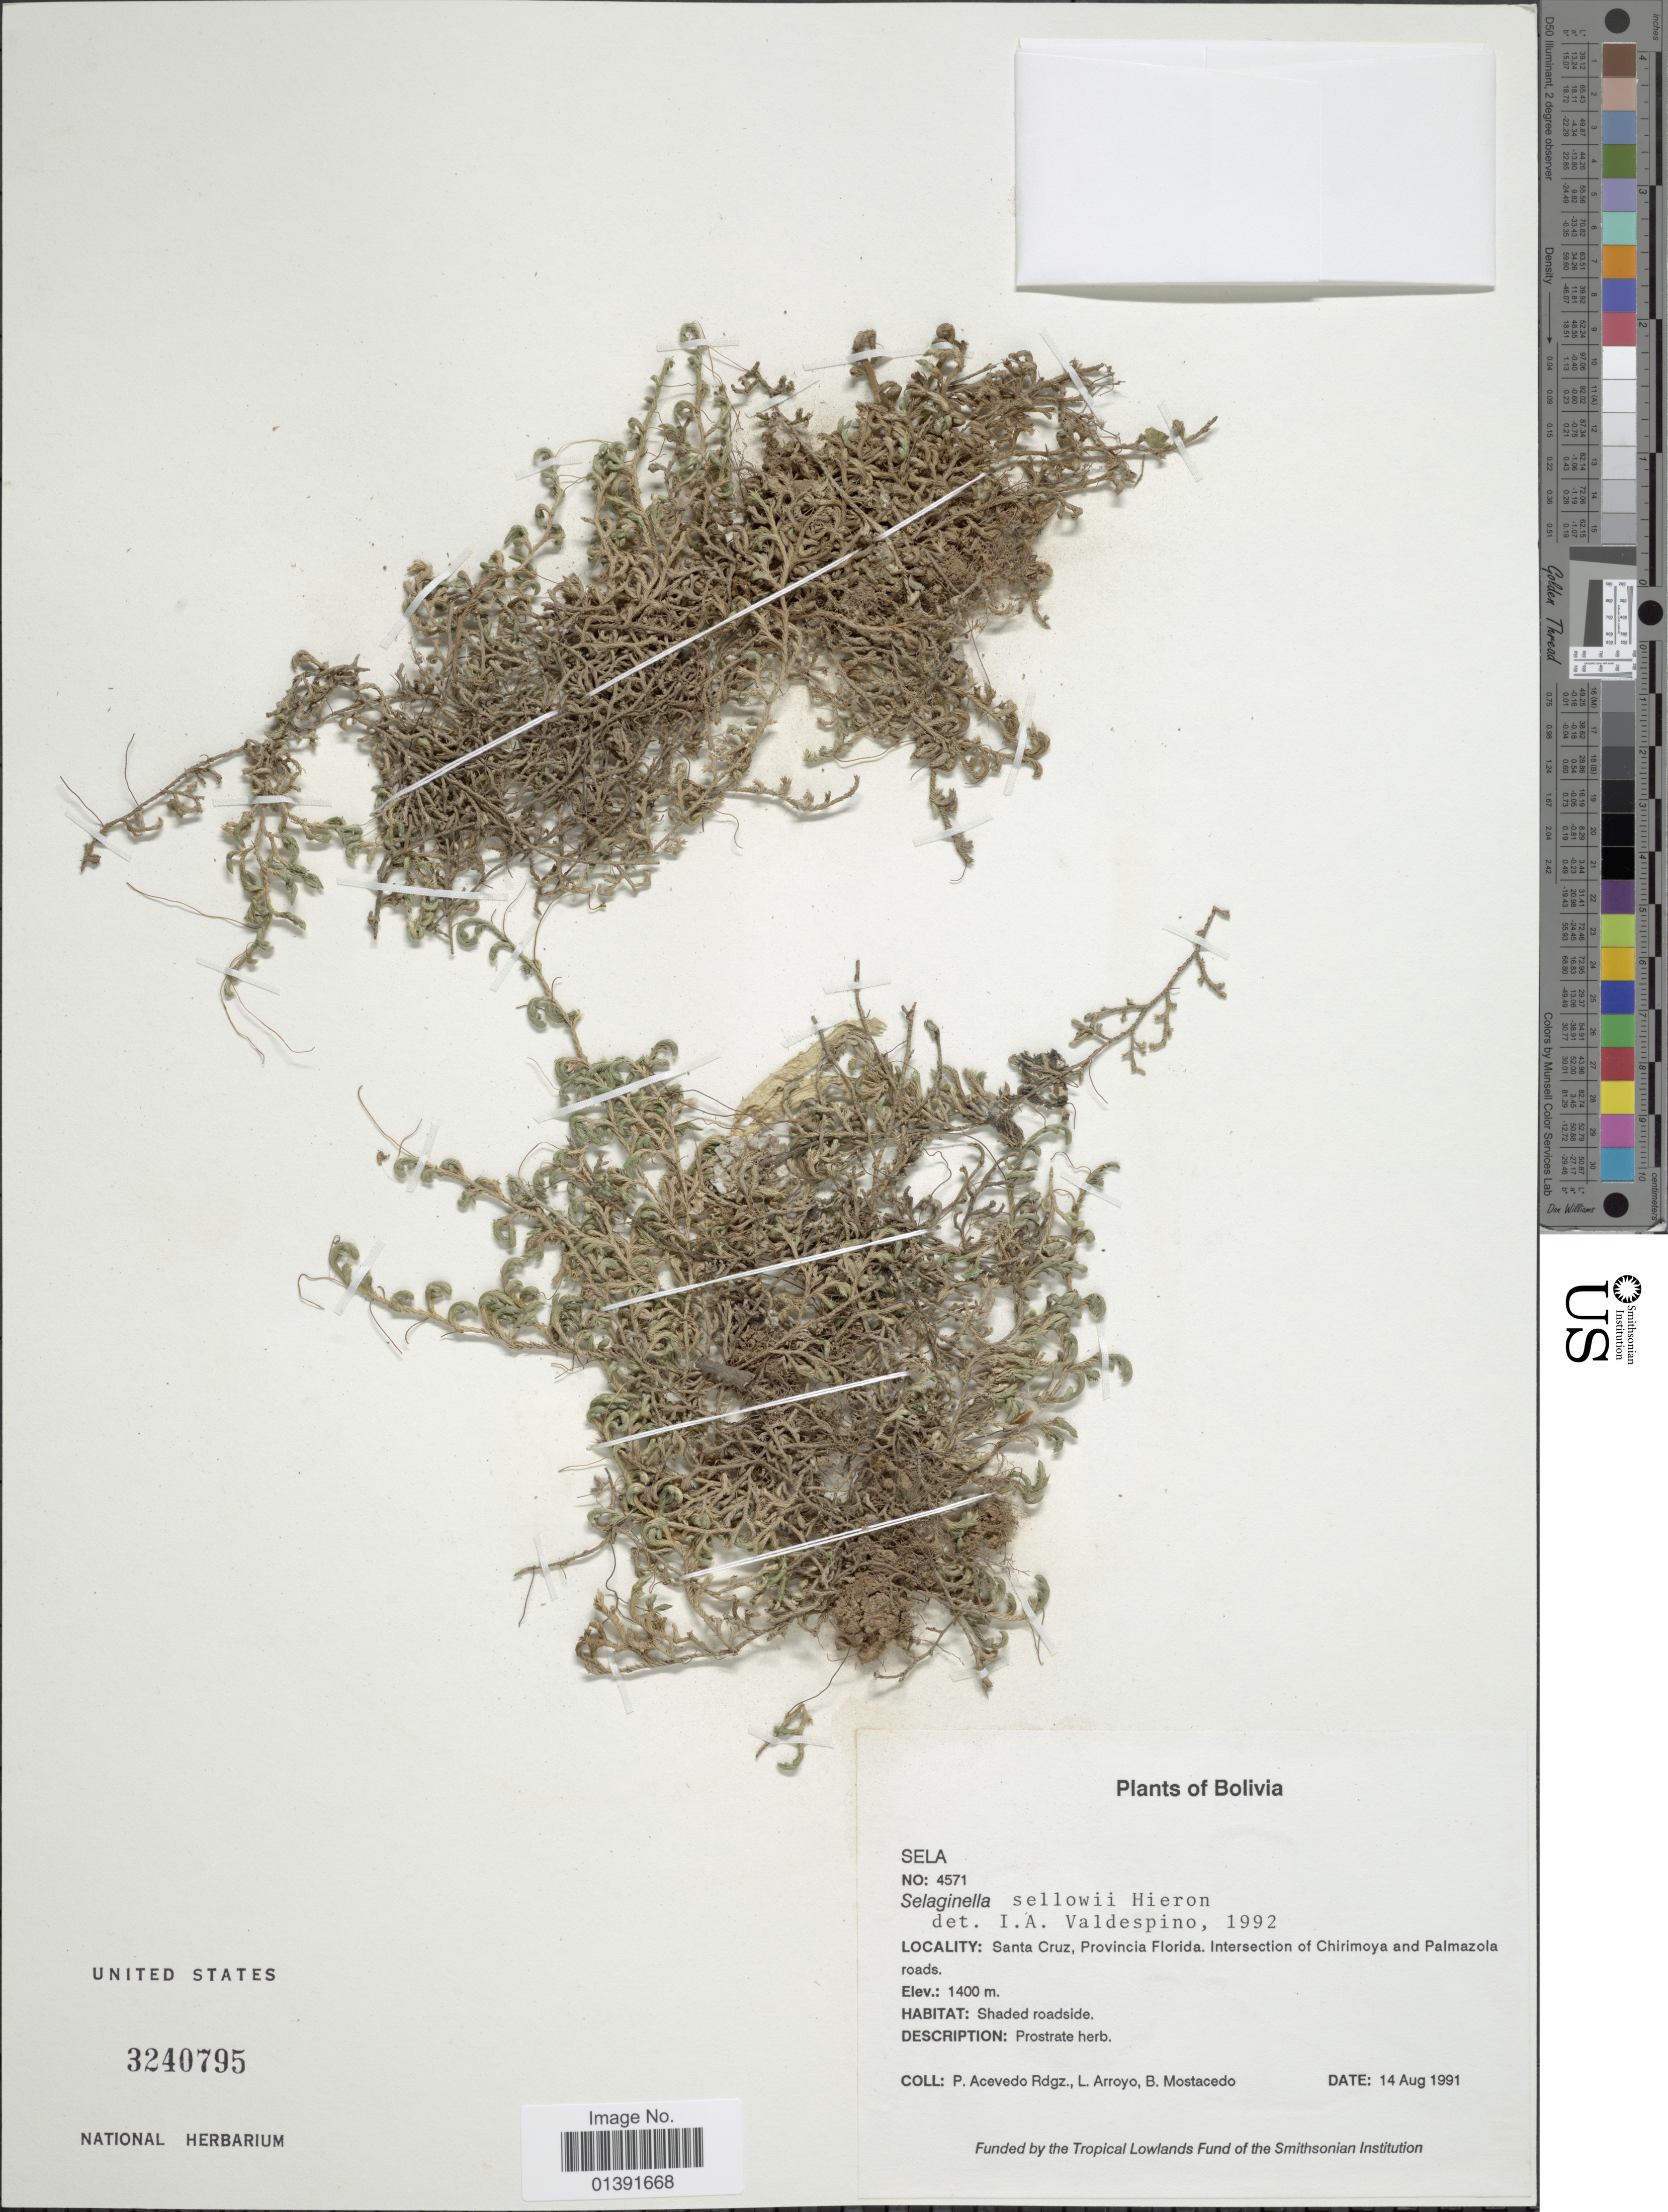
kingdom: Plantae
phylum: Tracheophyta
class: Lycopodiopsida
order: Selaginellales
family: Selaginellaceae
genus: Selaginella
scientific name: Selaginella sellowii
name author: Hieron.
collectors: R. Acevedo R., L. Arroyo & B. Mostacedo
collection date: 1991-08-14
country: Bolivia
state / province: Santa Cruz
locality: Provincia Florida, intersection of Chirimoya and Palmazola roads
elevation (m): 427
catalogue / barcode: US 3240795